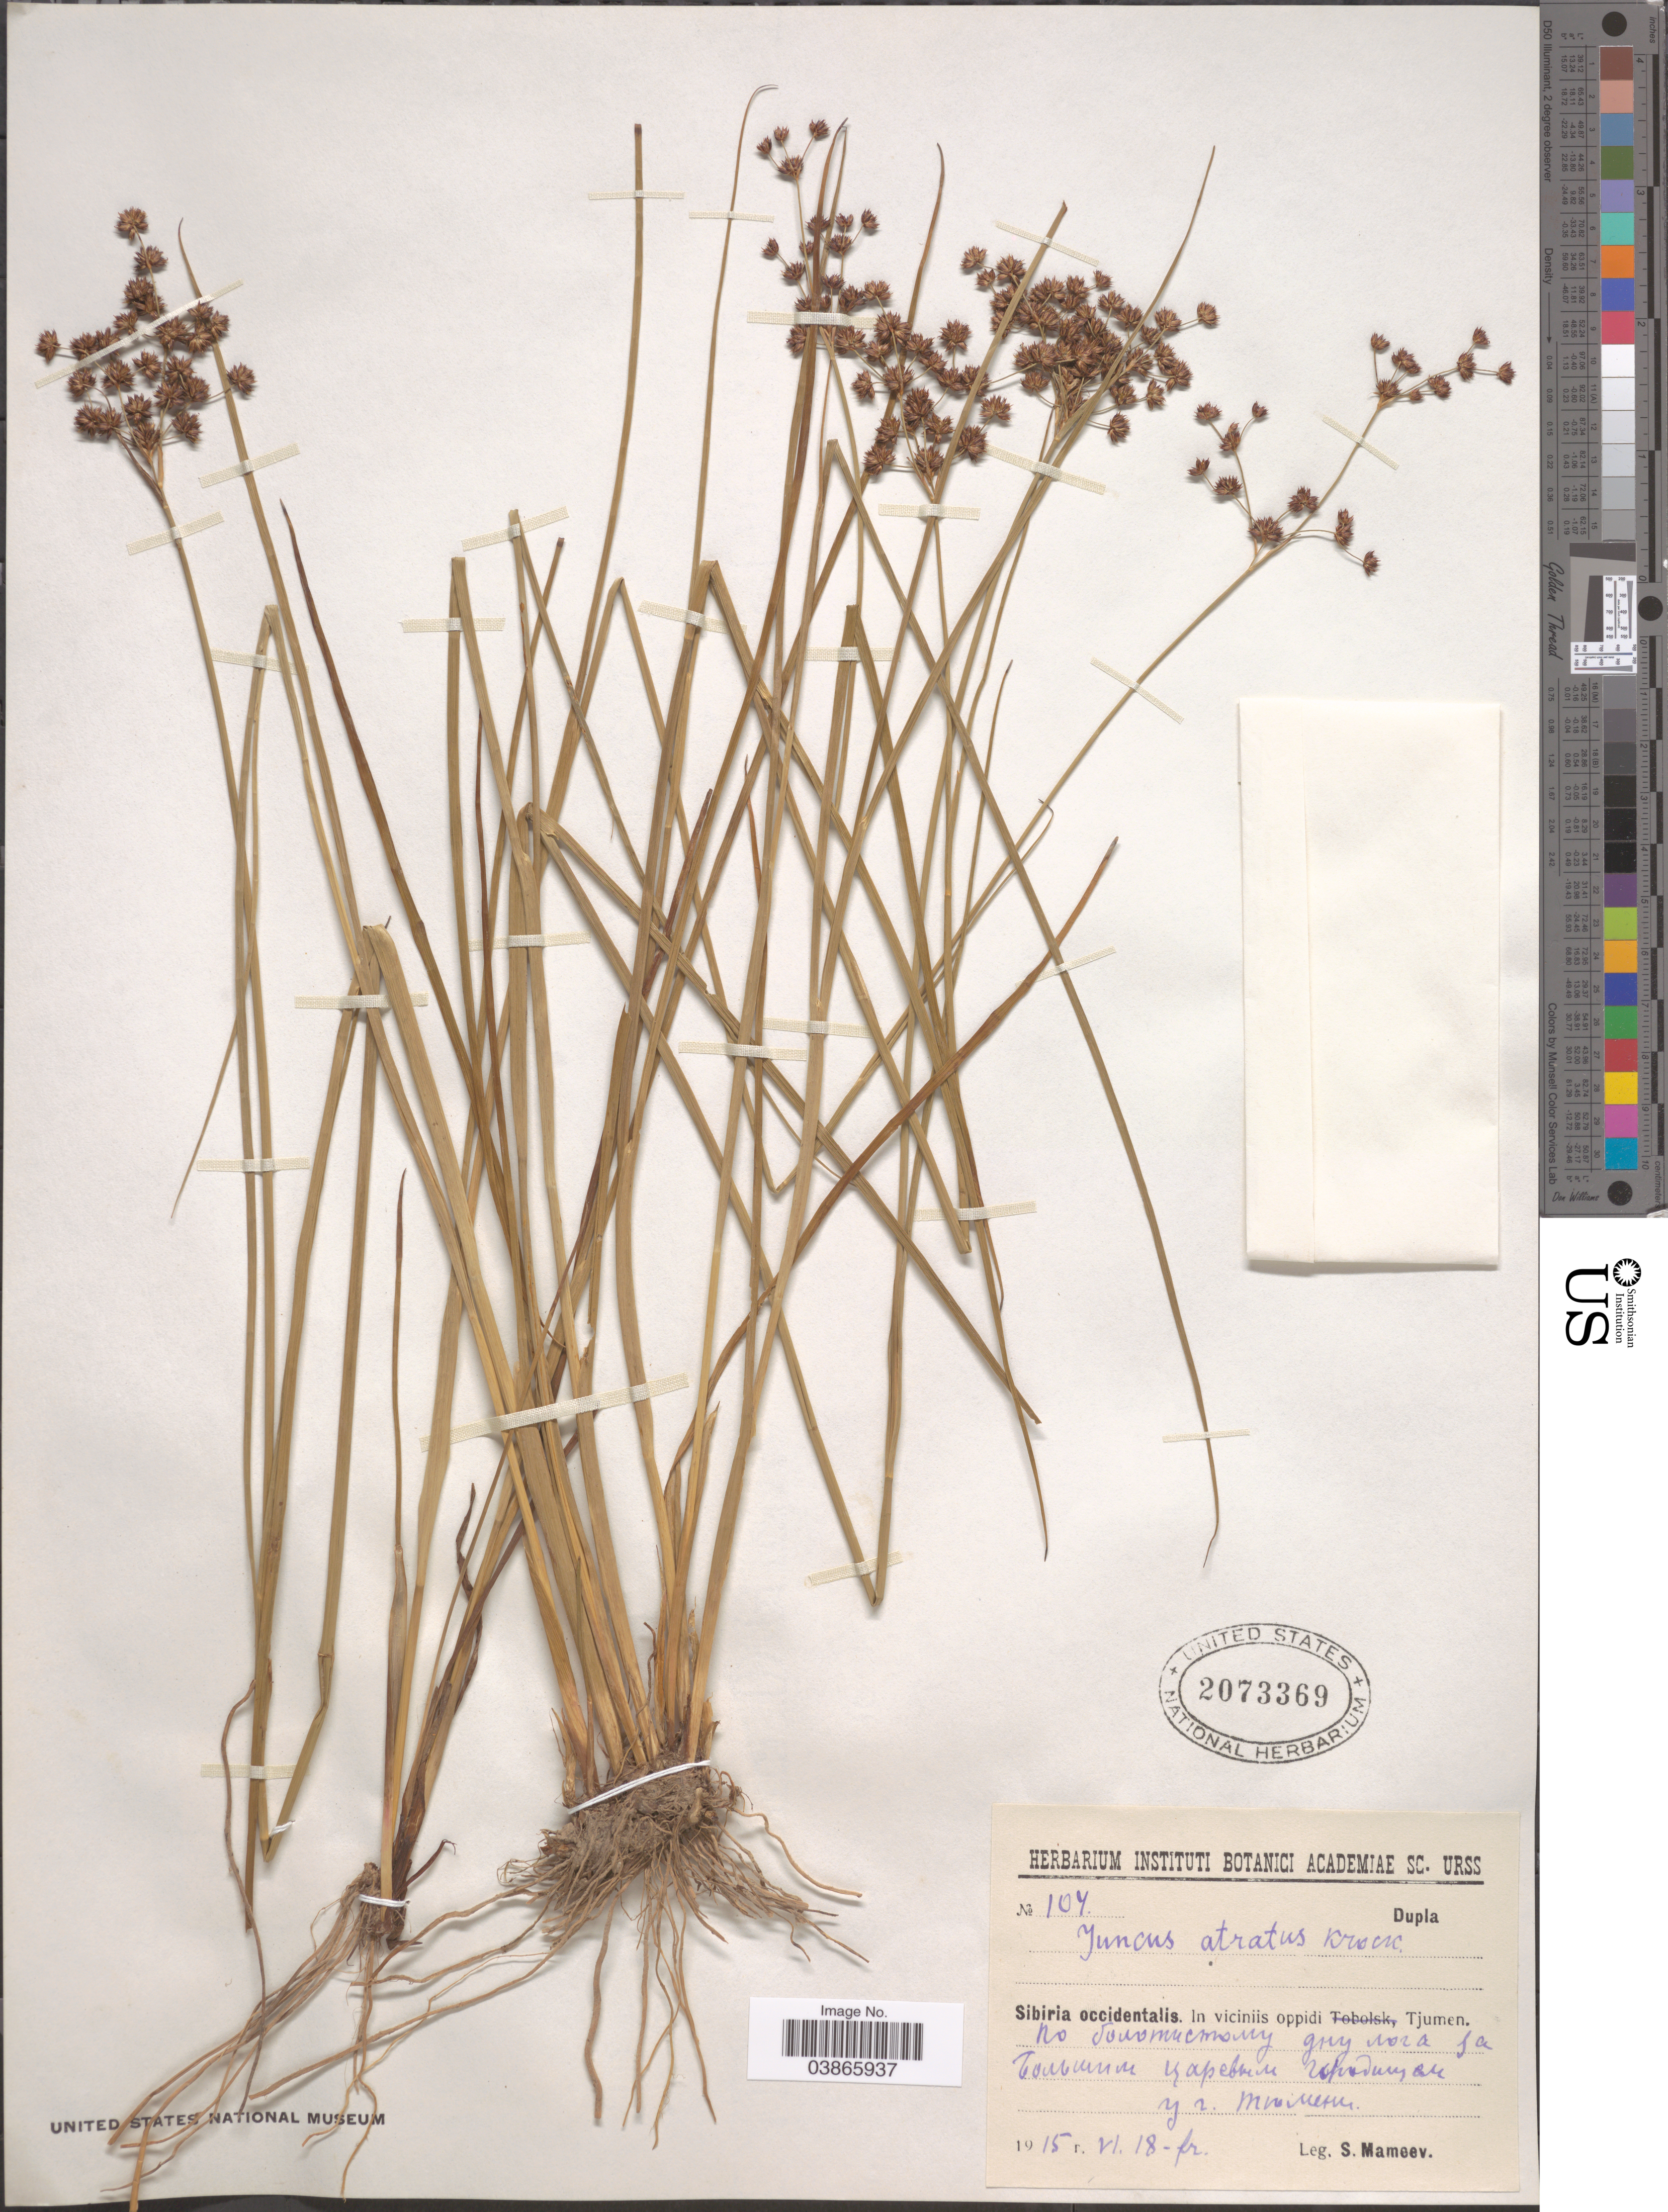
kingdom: Plantae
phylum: Tracheophyta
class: Liliopsida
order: Poales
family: Juncaceae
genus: Juncus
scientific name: Juncus atratus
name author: Krock.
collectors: S. Mameev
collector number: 107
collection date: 1915-06-18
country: Russian Federation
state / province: Tyumen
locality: Sibiria occidentalis. In viciniis oppidi Tjumen.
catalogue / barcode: US 2073369